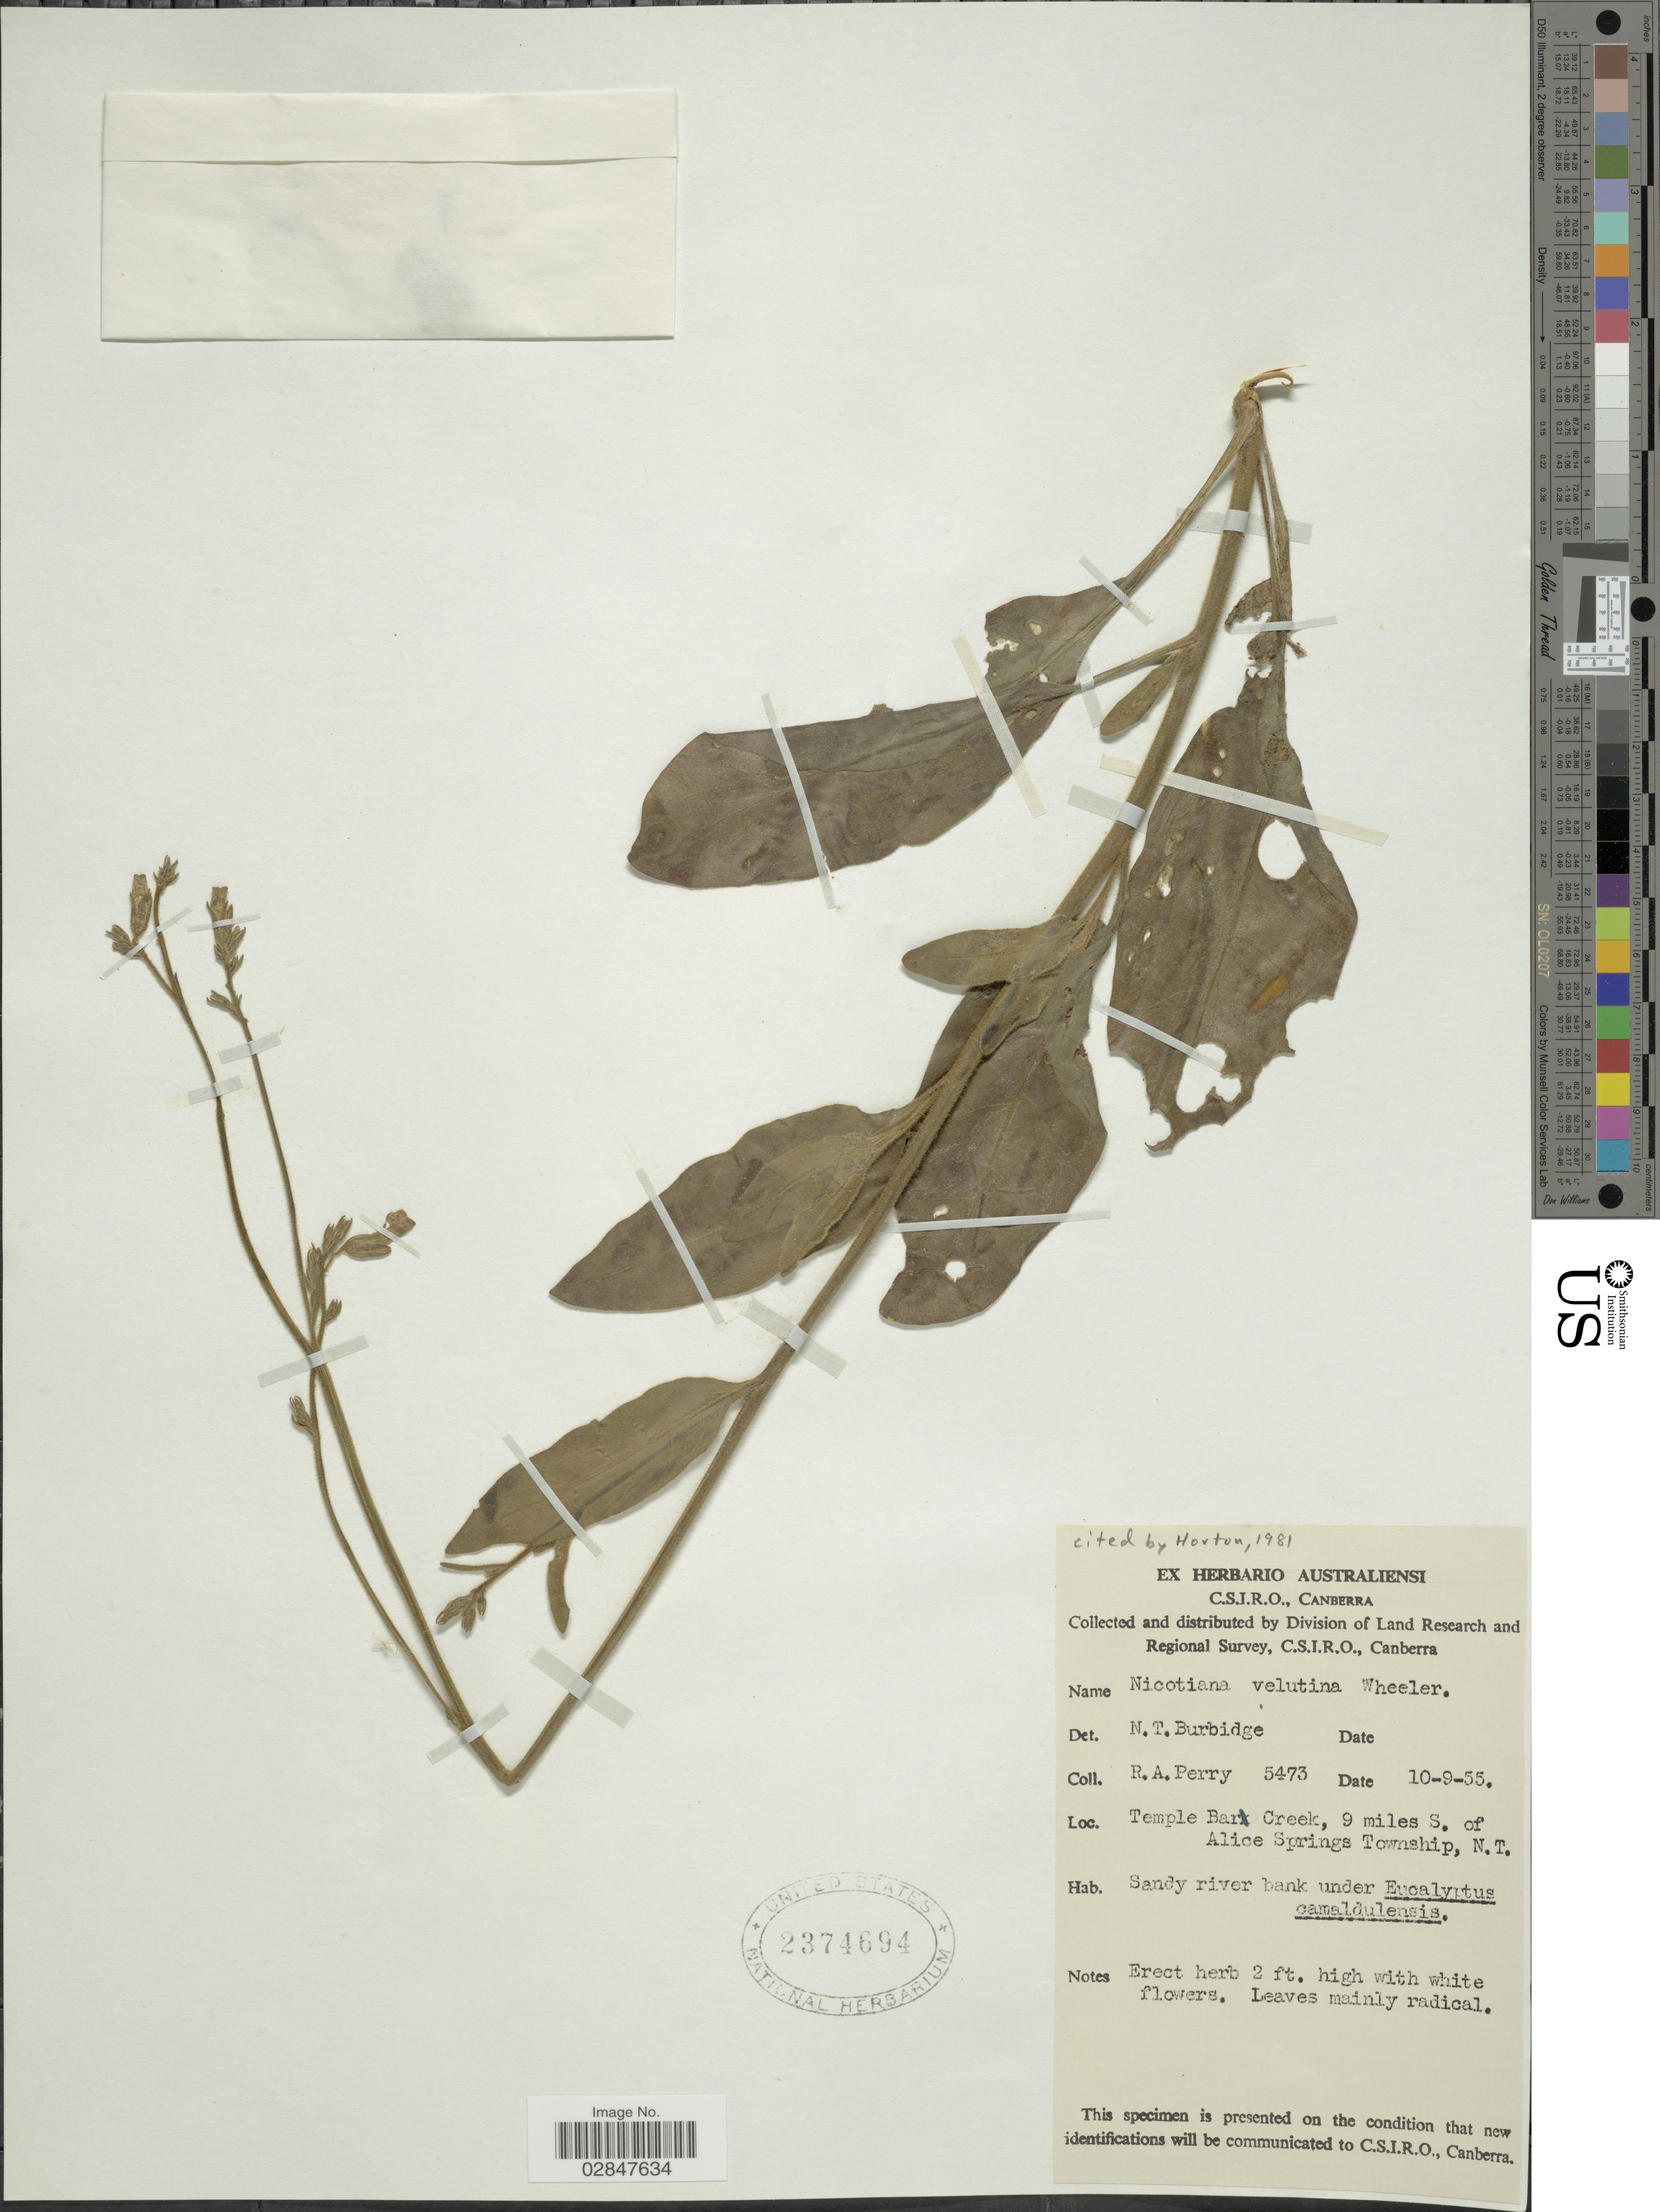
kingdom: Plantae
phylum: Tracheophyta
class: Magnoliopsida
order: Solanales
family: Solanaceae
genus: Nicotiana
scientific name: Nicotiana velutina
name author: H.-M. Wheeler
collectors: Perry, R. A.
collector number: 5473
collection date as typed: Transcribed d/m/y: 10/9/55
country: Australia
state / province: Northern Territory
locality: Temple Bar Creek, 9 miles S. of Alice Springs Township, N. T.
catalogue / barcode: US 2374694